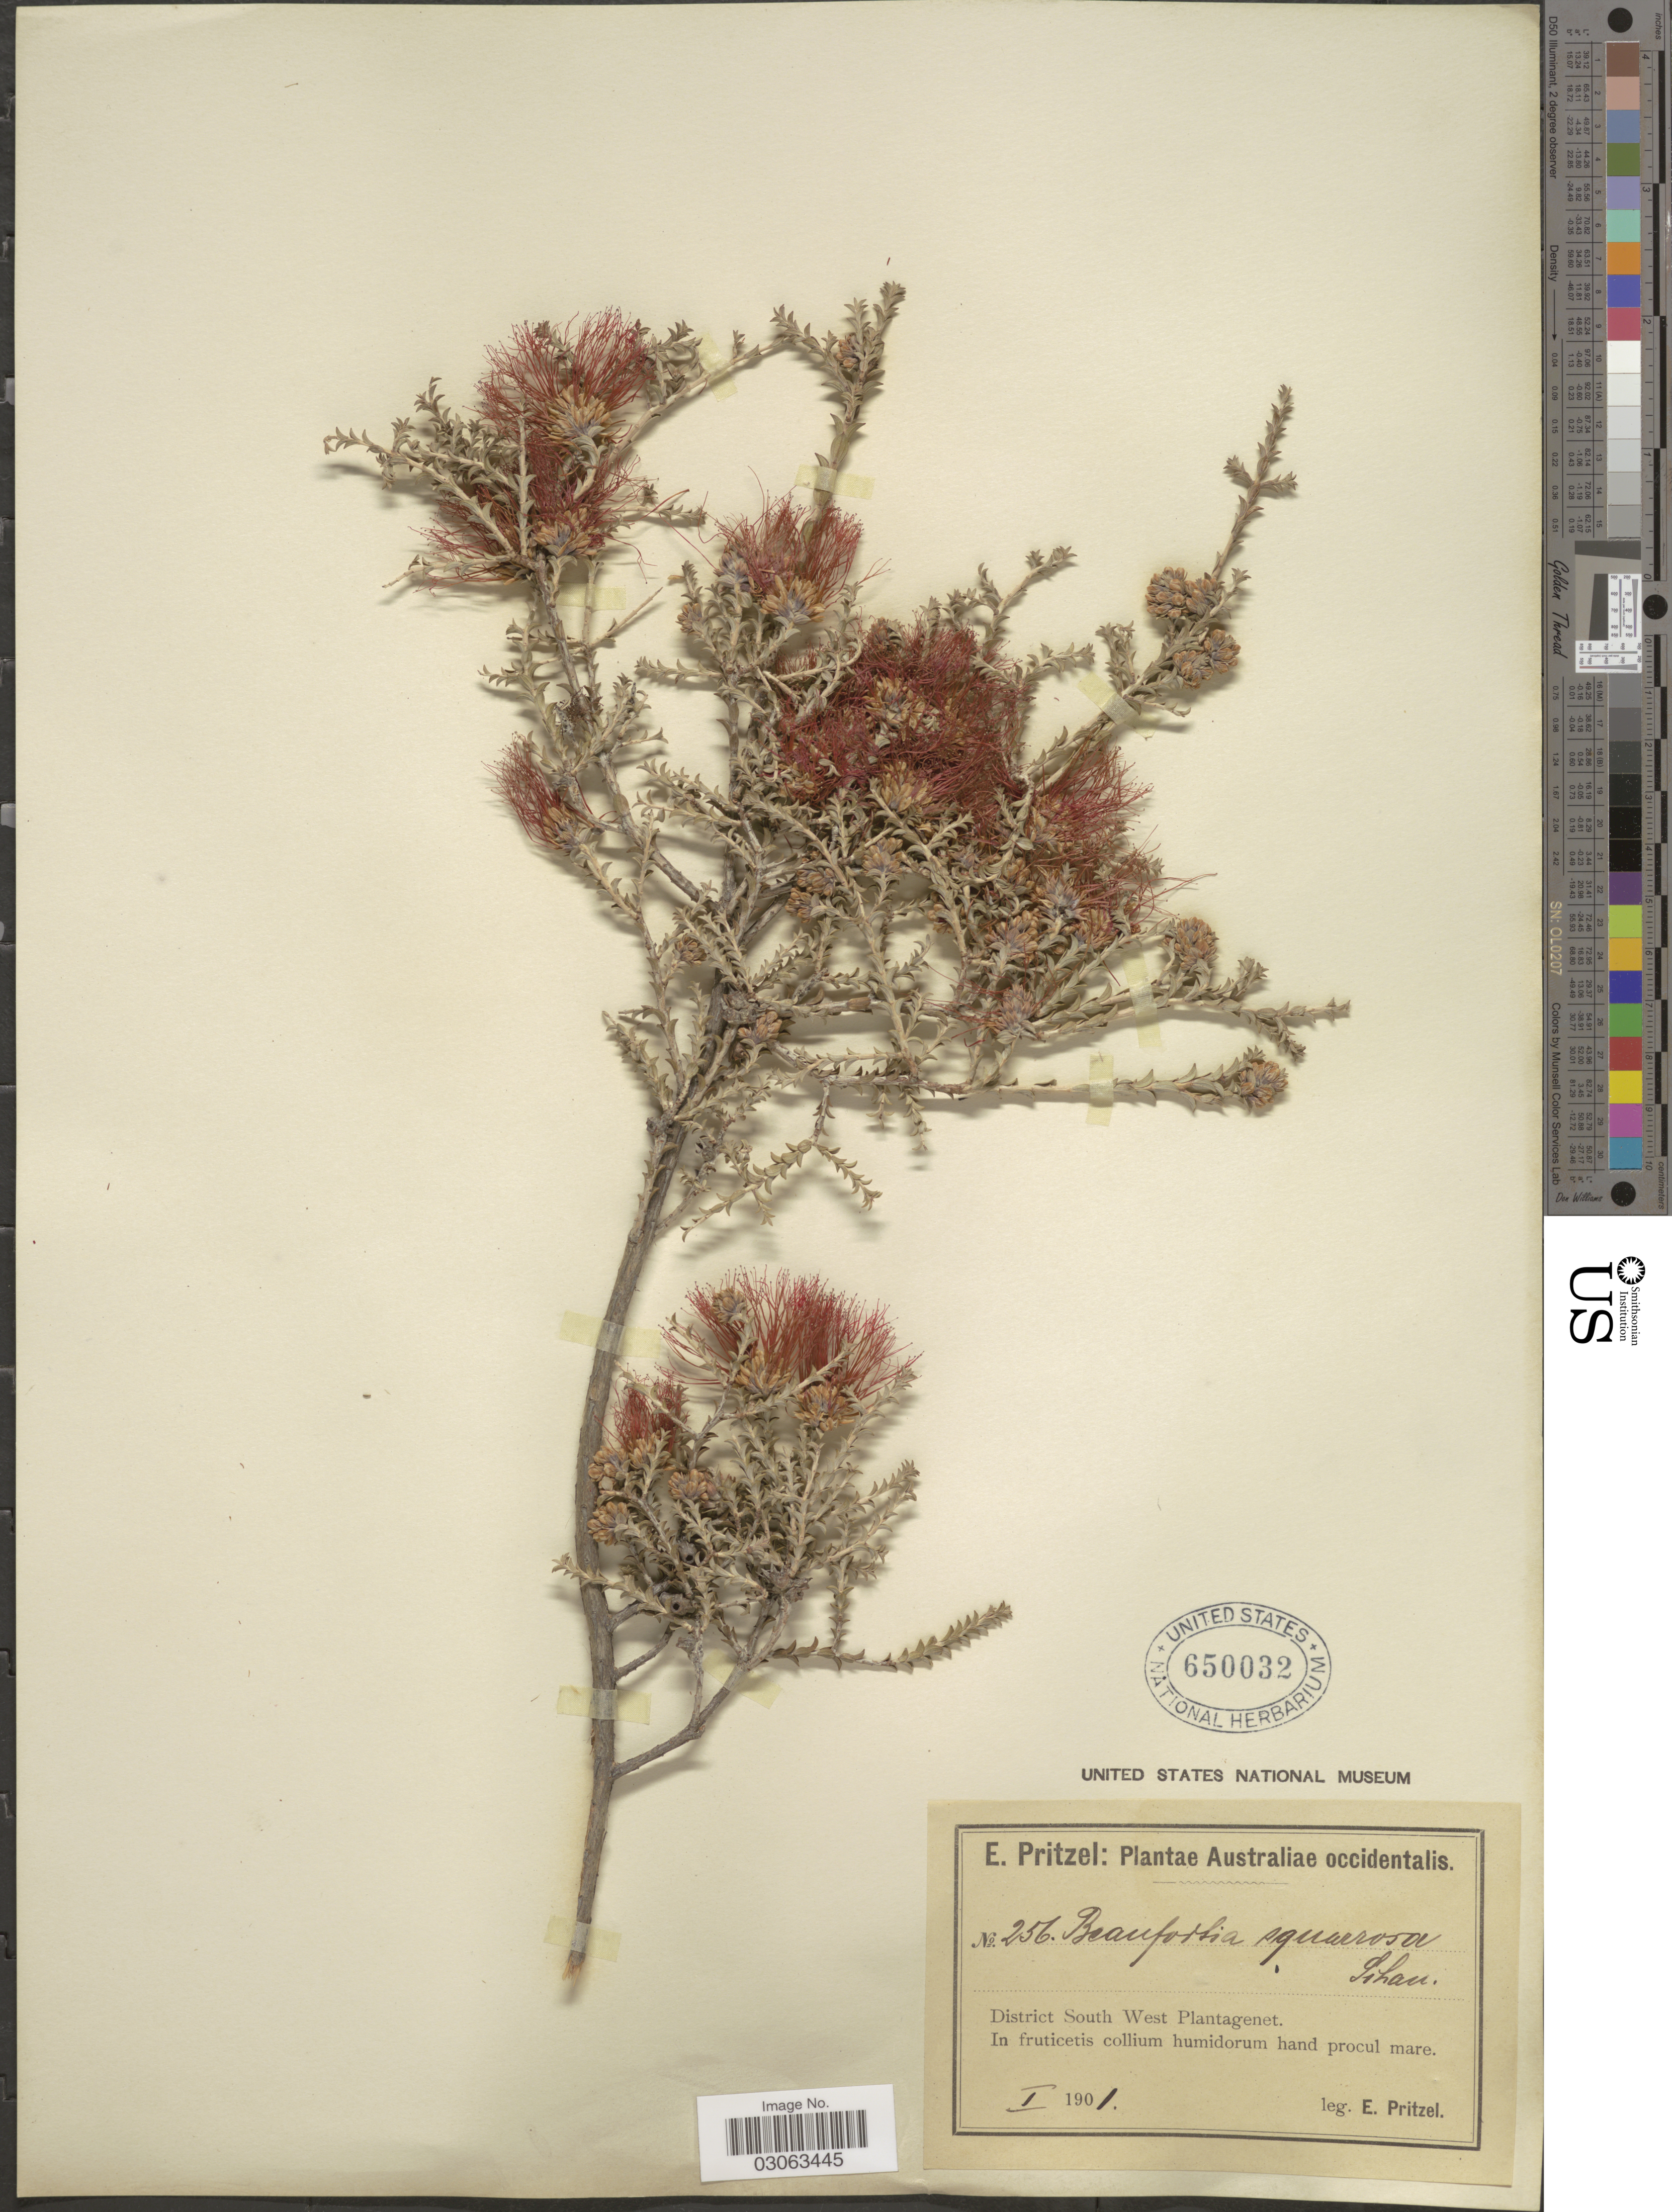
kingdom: Plantae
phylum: Tracheophyta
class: Magnoliopsida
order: Myrtales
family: Myrtaceae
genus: Beaufortia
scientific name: Beaufortia squarrosa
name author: S. Schauer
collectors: E. G. Pritzel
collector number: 256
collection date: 1901-01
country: Australia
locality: Australiae occidentalis. District South West Planatgenet.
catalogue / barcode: US 650032